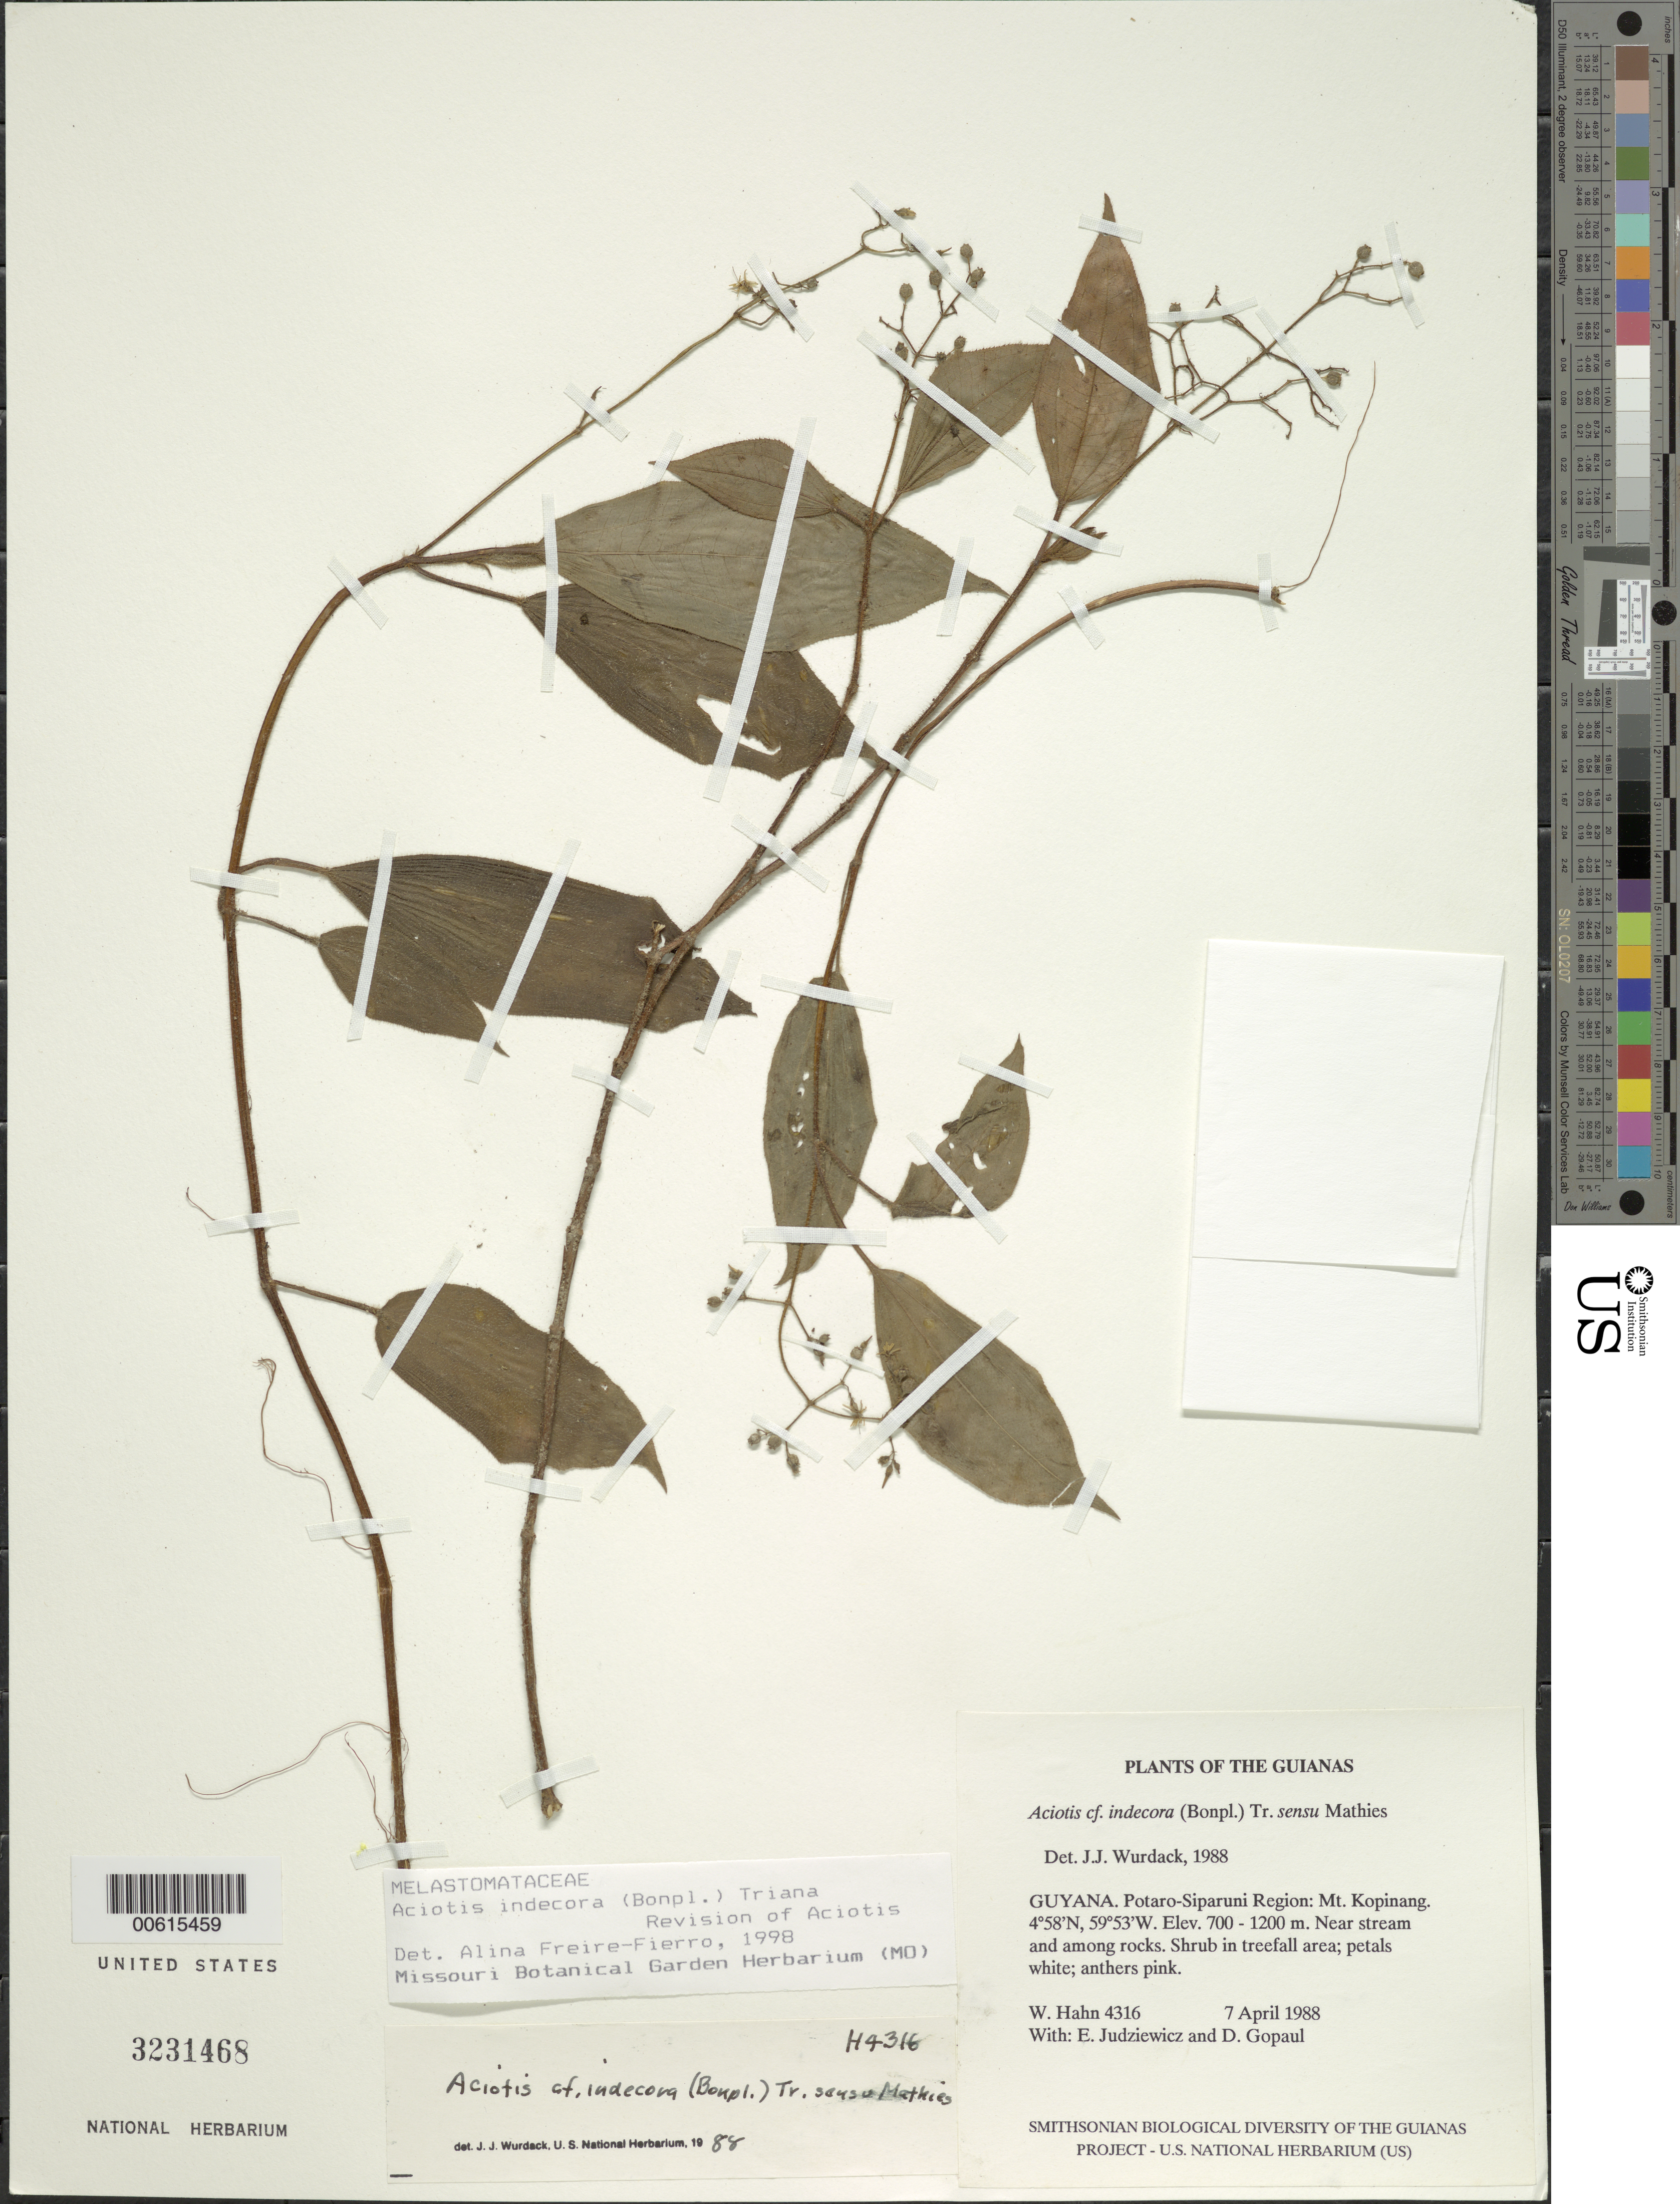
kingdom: Plantae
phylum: Tracheophyta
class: Magnoliopsida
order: Myrtales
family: Melastomataceae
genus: Aciotis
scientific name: Aciotis indecora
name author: (Bonpl.) Triana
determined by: Freire-Fierro, A.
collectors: W. Hahn, E. J. Judziewicz & D. Gopaul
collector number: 4316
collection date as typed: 7 April 1988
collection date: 1988-04-07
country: Guyana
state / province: Potaro-Siparuni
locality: Mt. Kopinang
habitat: Near stream and among rocks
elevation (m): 700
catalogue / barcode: US 3231468